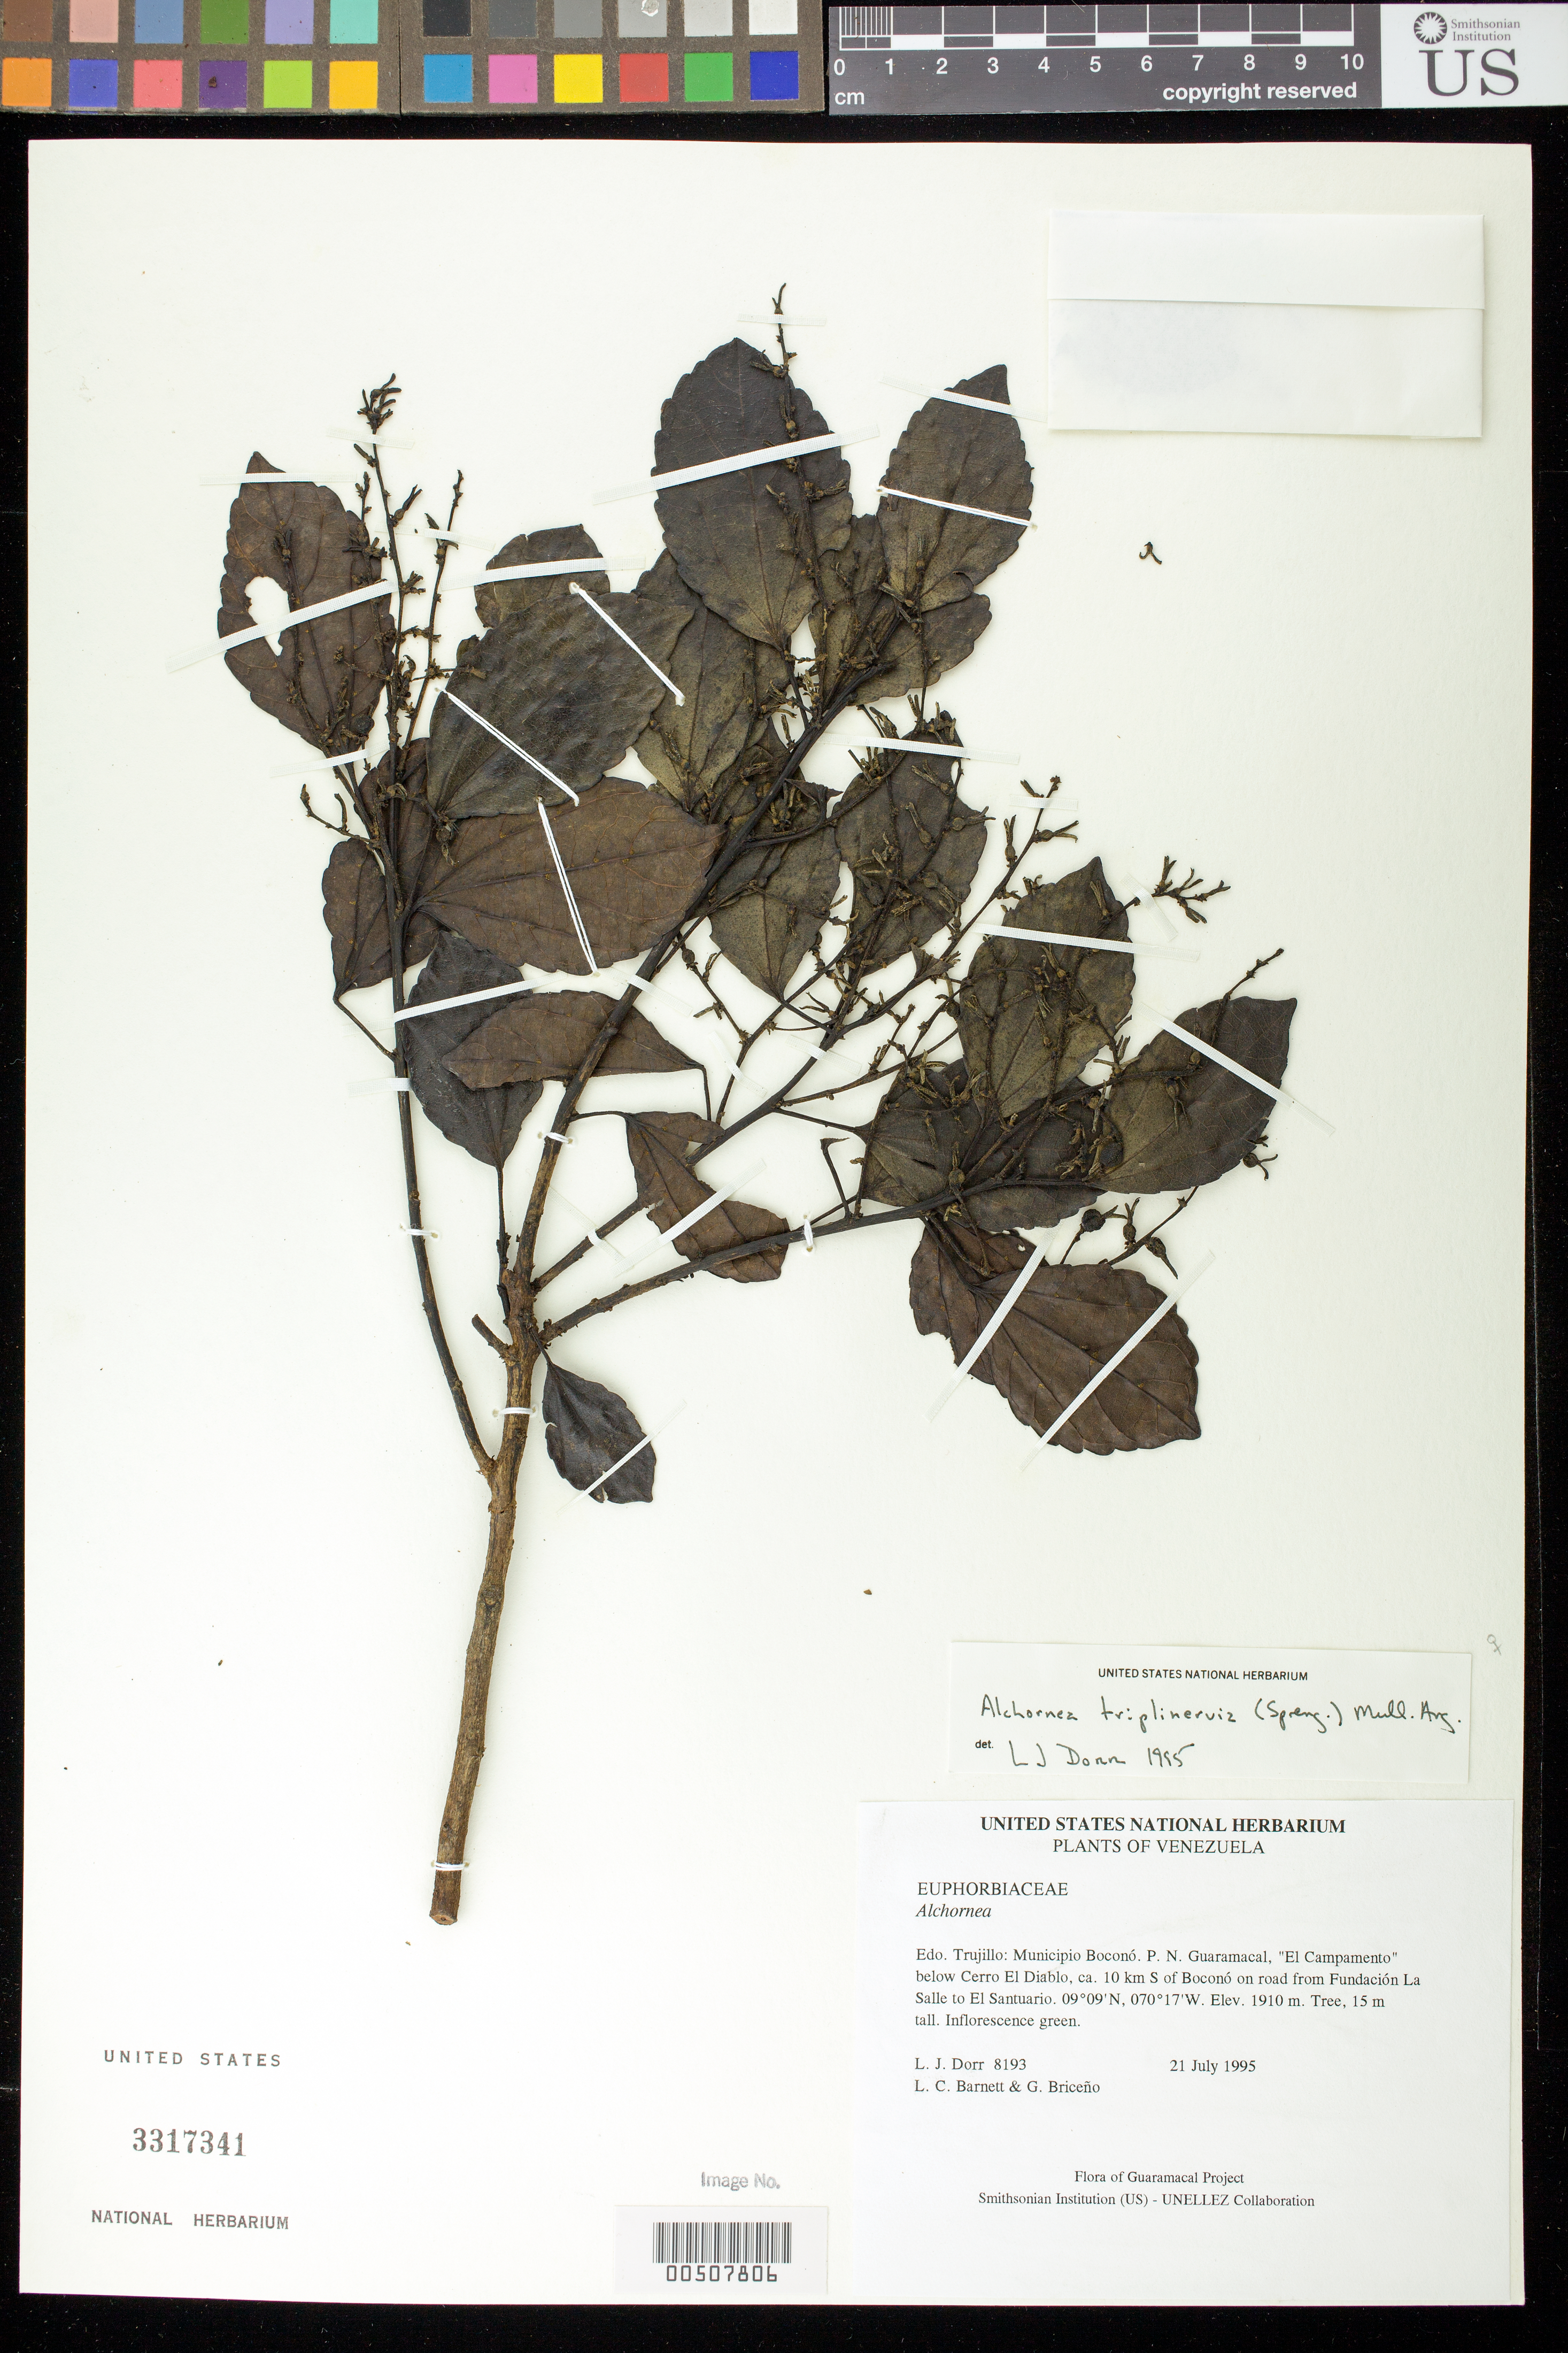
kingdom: Plantae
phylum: Tracheophyta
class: Magnoliopsida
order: Malpighiales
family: Euphorbiaceae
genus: Alchornea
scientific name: Alchornea triplinervia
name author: (Spreng.) Müll. Arg.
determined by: Dorr, L. J., (BOT), Smithsonian Institution - National Museum of Natural History (UNITED STATES)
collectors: L. J. Dorr, L. C. Barnett & G. Briceño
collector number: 8193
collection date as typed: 21 Jul 1995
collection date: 1995-07-21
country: Venezuela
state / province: Trujillo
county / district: Boconó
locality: Parque Nacional Guaramacal, "El Campamento" below Cerro El Diablo, ca. 10 km S of Boconó on road from Fundación La Salle to El Santuario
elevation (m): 1910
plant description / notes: PORT, US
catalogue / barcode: US 3317341